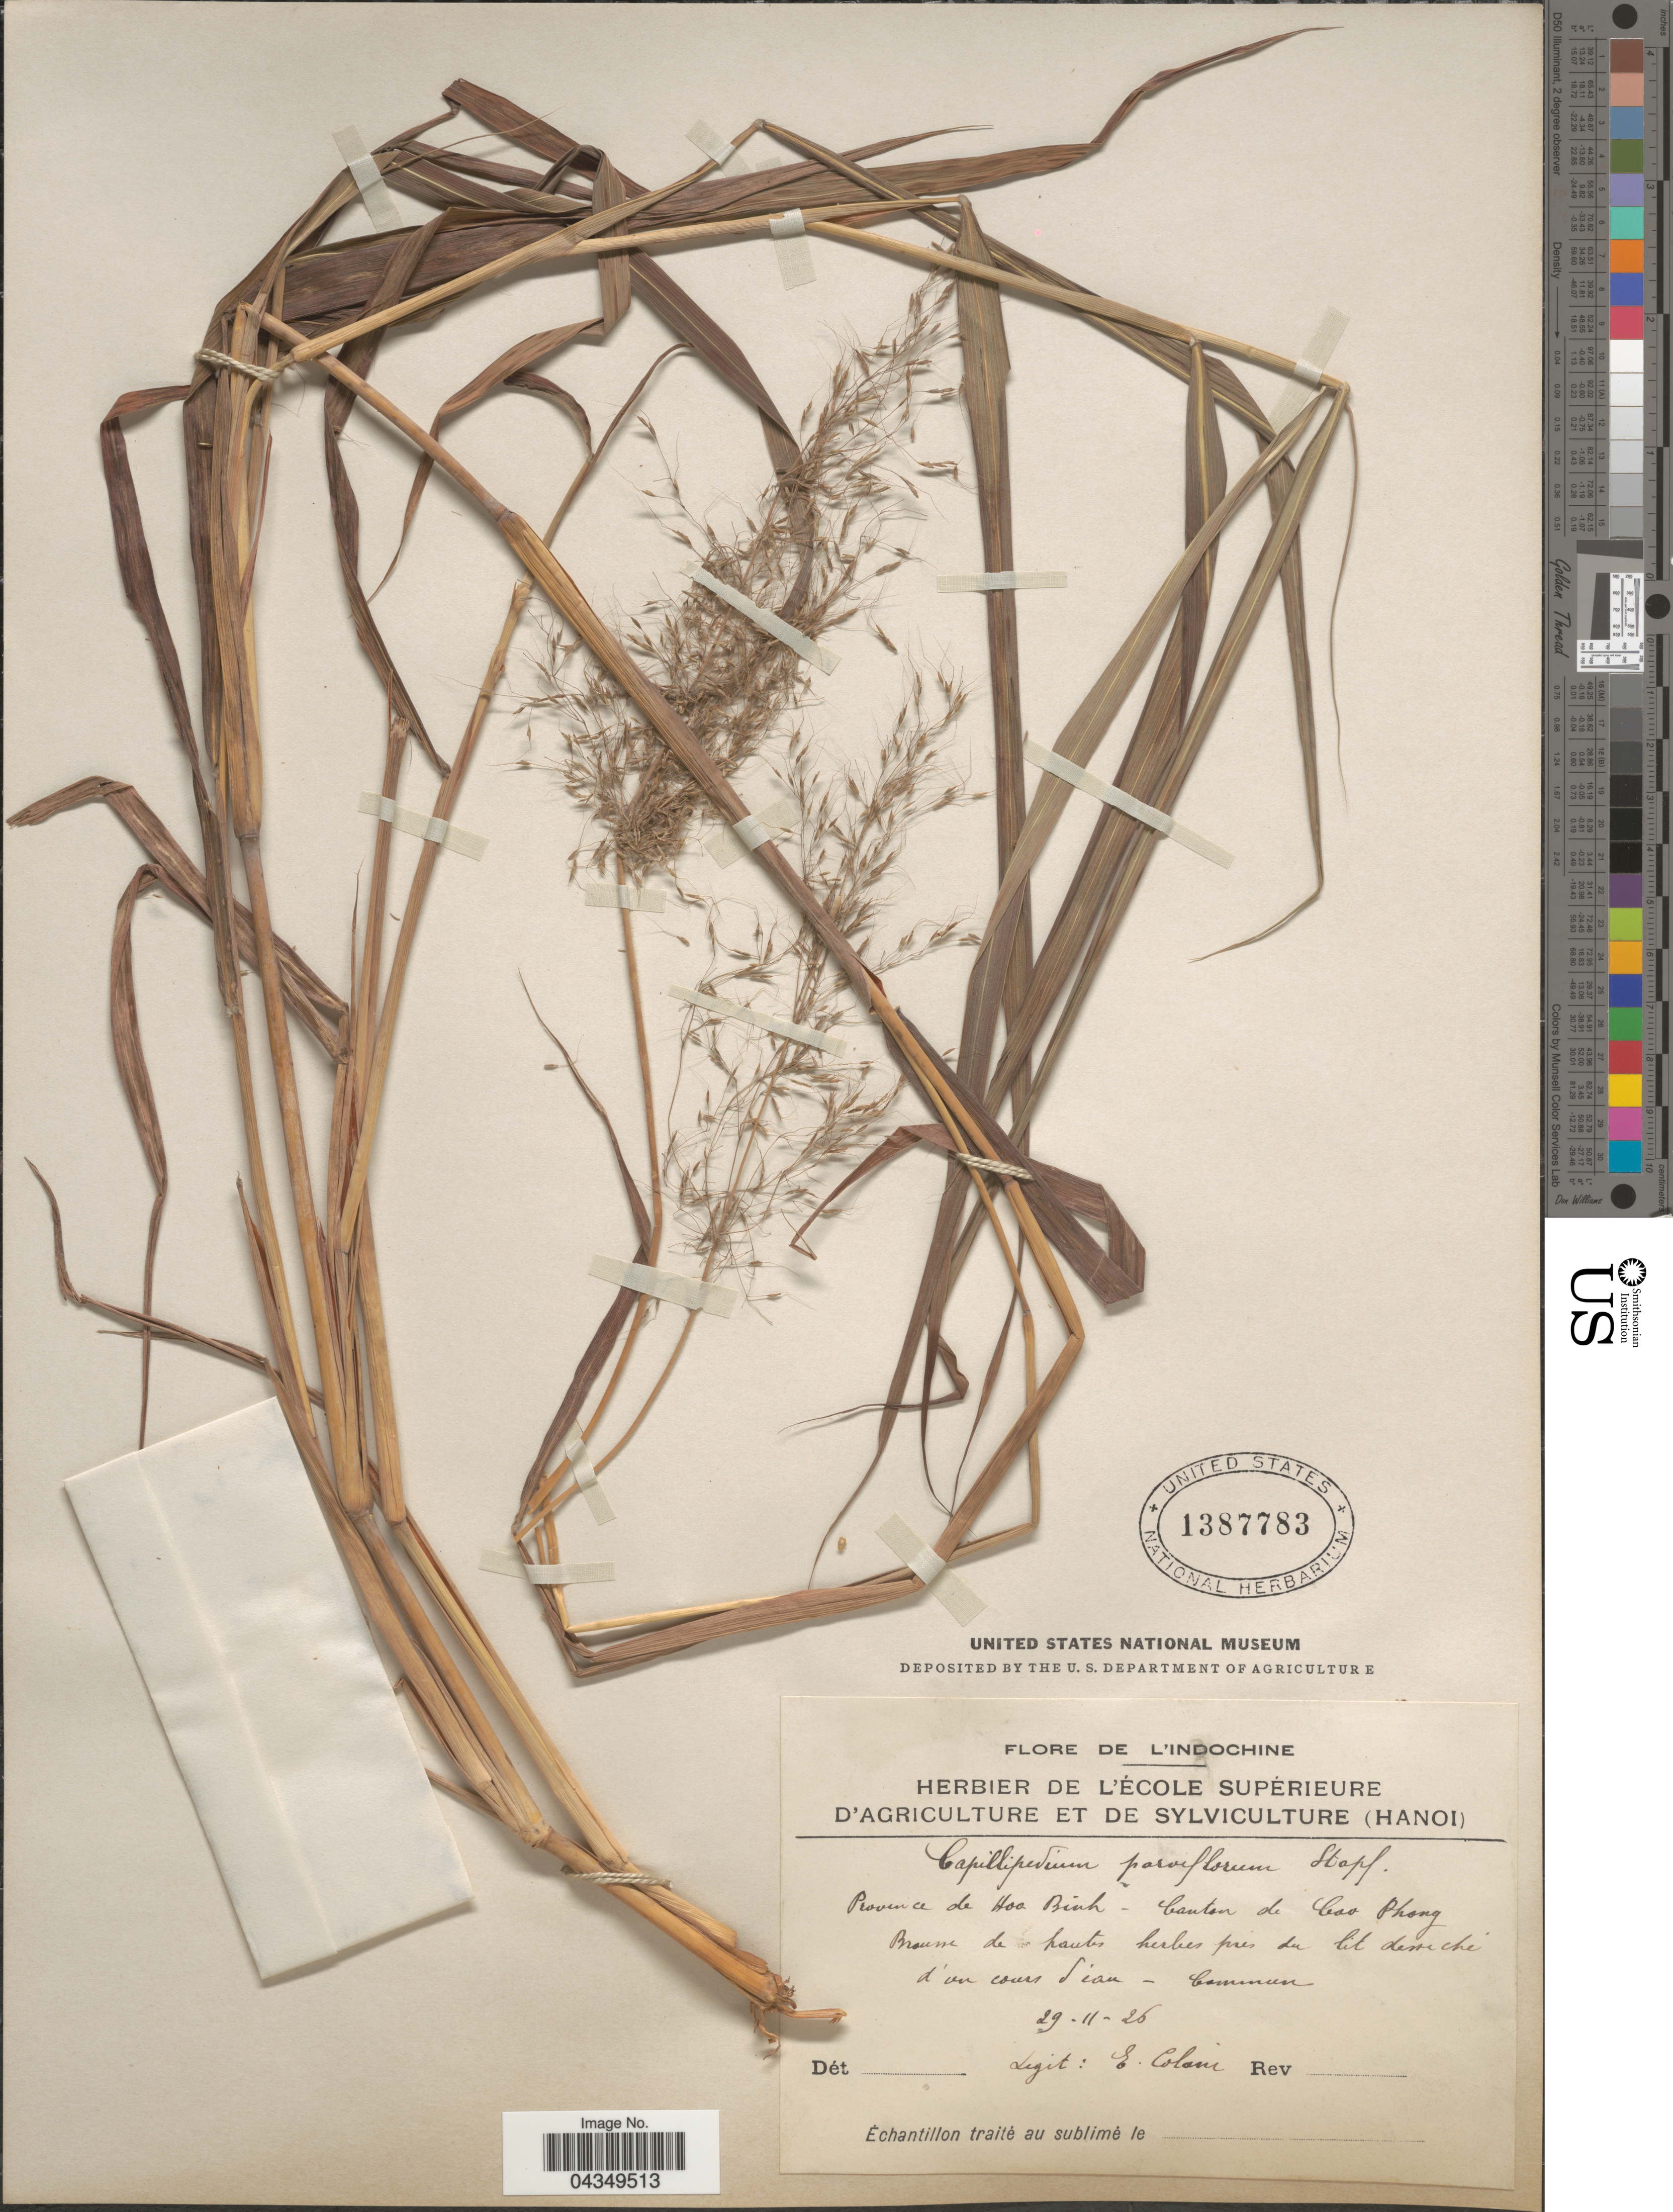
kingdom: Plantae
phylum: Tracheophyta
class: Liliopsida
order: Poales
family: Poaceae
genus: Capillipedium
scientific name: Capillipedium parviflorum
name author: (R. Br.) Stapf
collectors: E. Colani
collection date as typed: Transcribed d/m/y: 29/11/26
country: Thailand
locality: L'Indochine. Province de Hoo Binh-Canton de Cao [interpreted] Phong. Brousse de hautes herbes pres du lit derriche [interpreted] d'un cours Siam.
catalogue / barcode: US 1387783